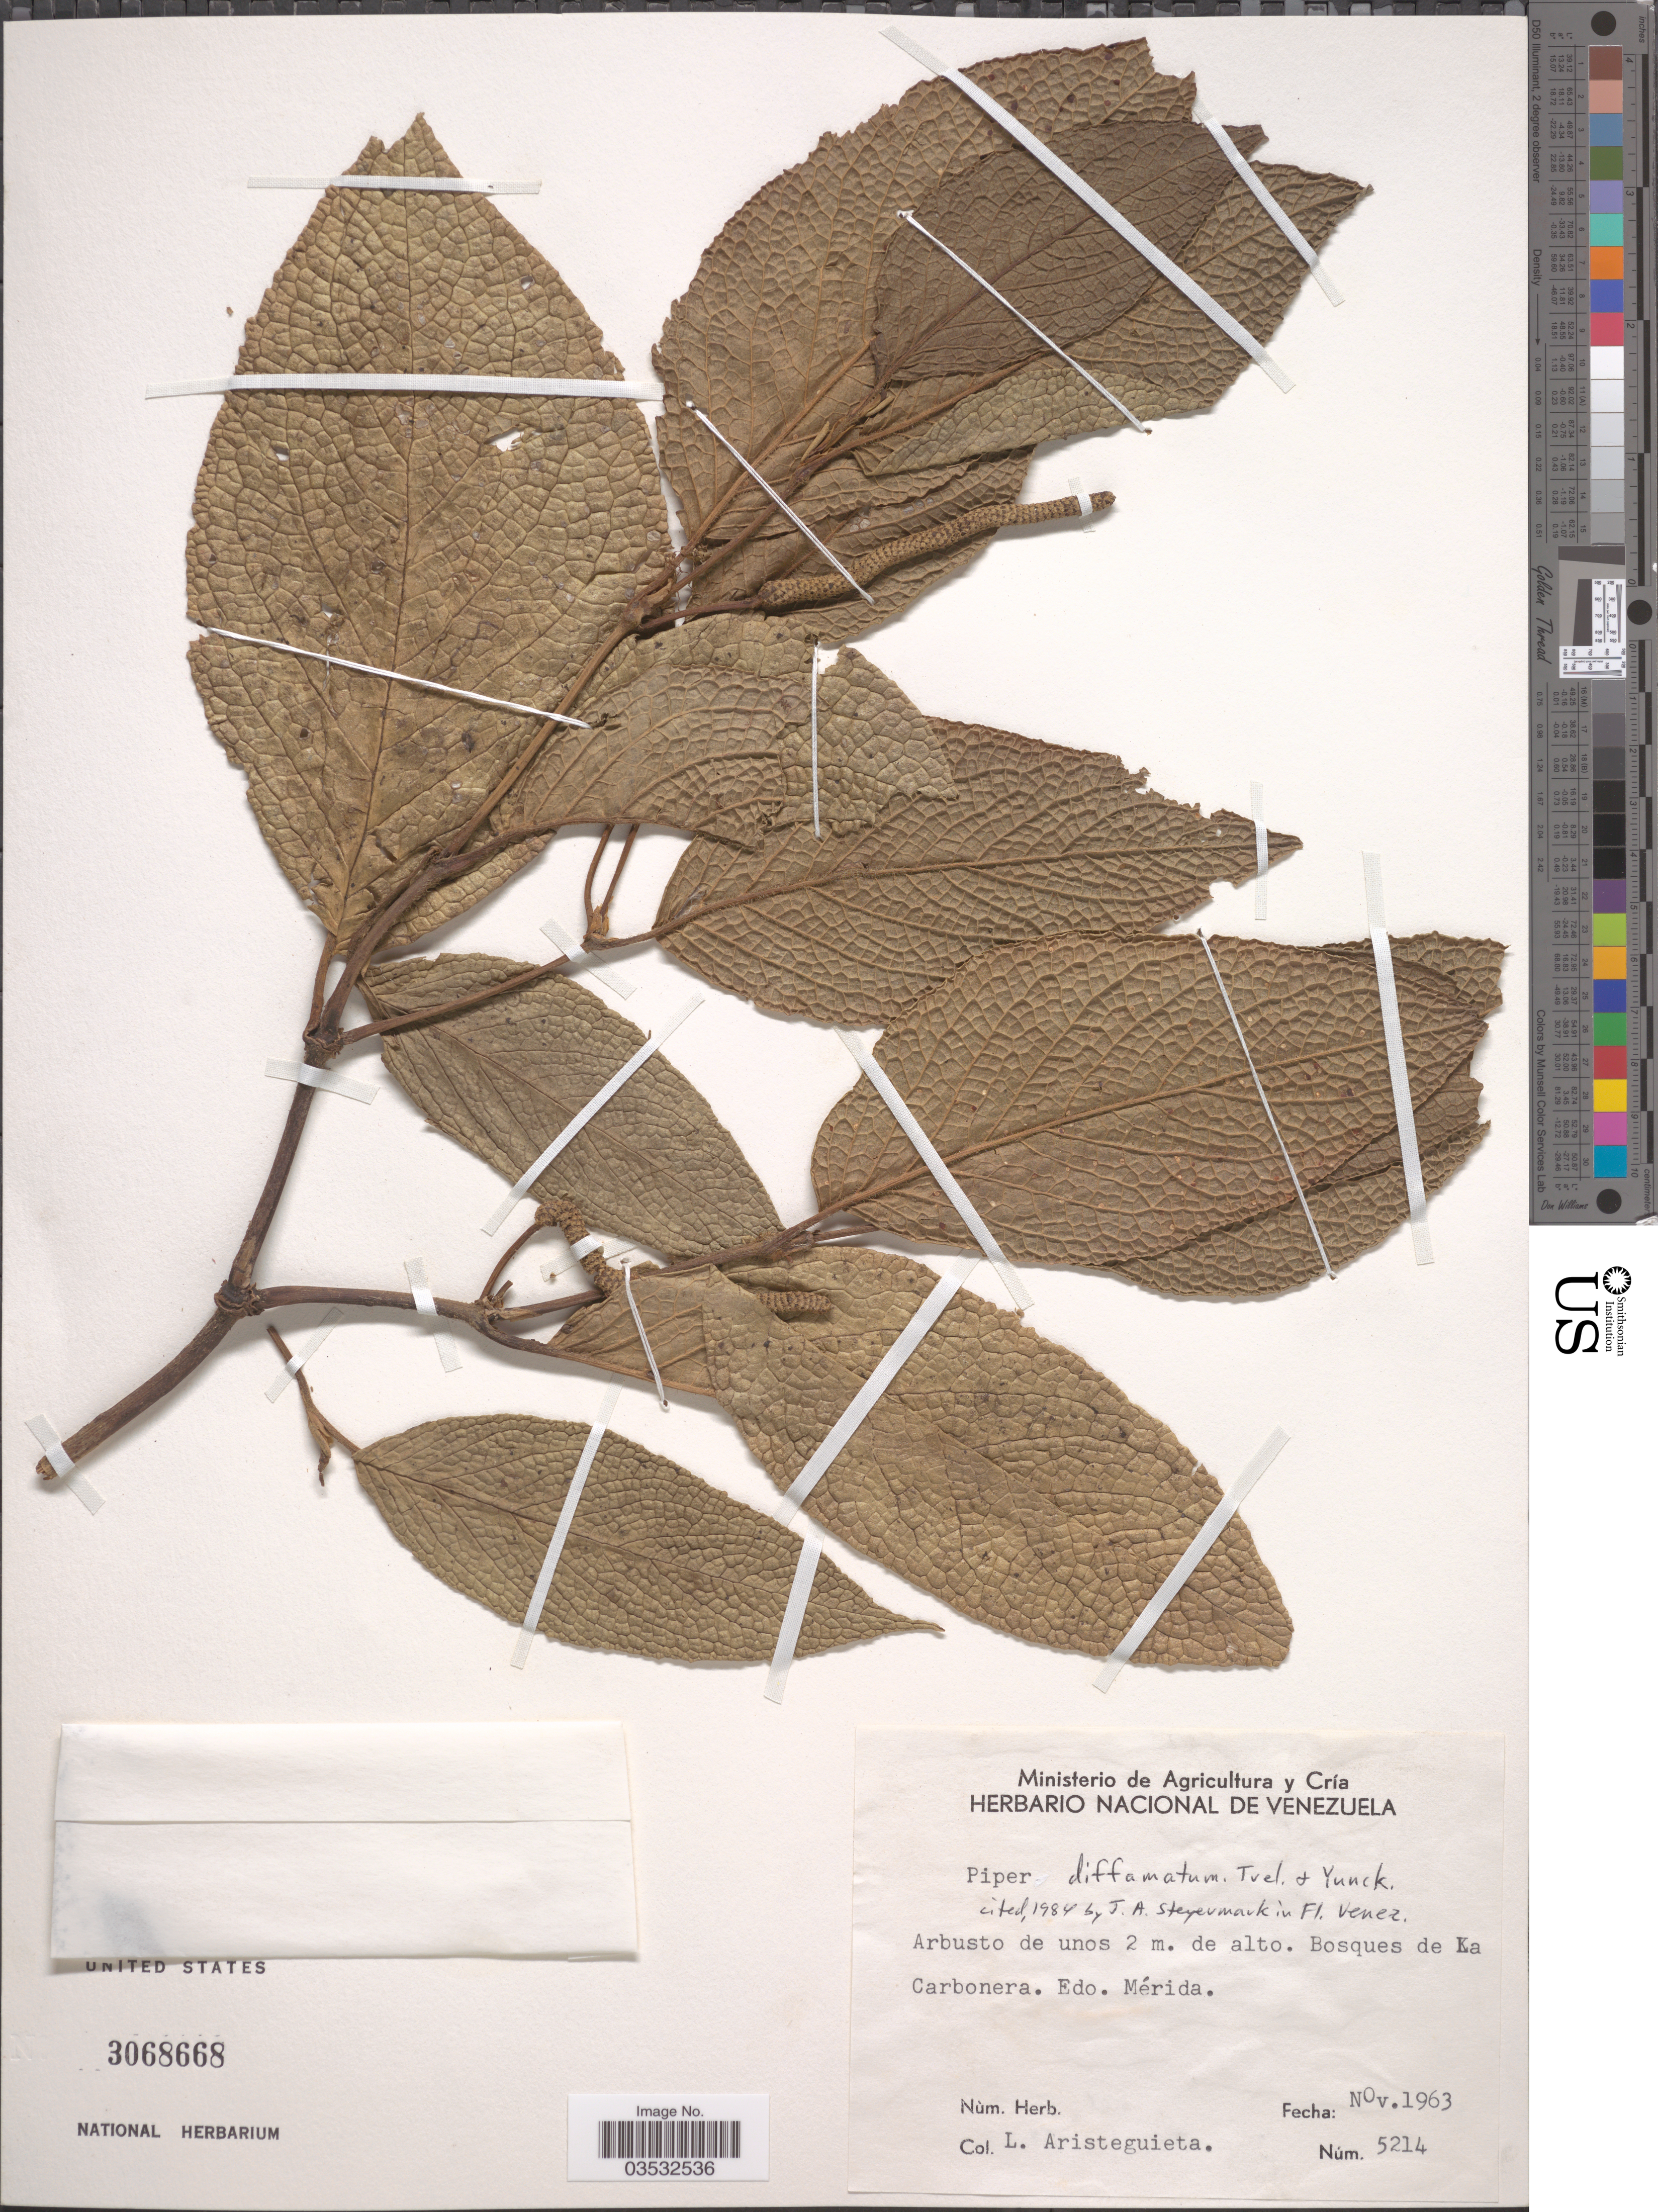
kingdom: Plantae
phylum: Tracheophyta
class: Magnoliopsida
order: Piperales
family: Piperaceae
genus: Piper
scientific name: Piper diffamatum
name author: Trel. & Yunck.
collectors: L. Aristeguieta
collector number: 5214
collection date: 1963-11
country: Venezuela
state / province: Merida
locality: Bosques de La Carbonera.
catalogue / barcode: US 3068668